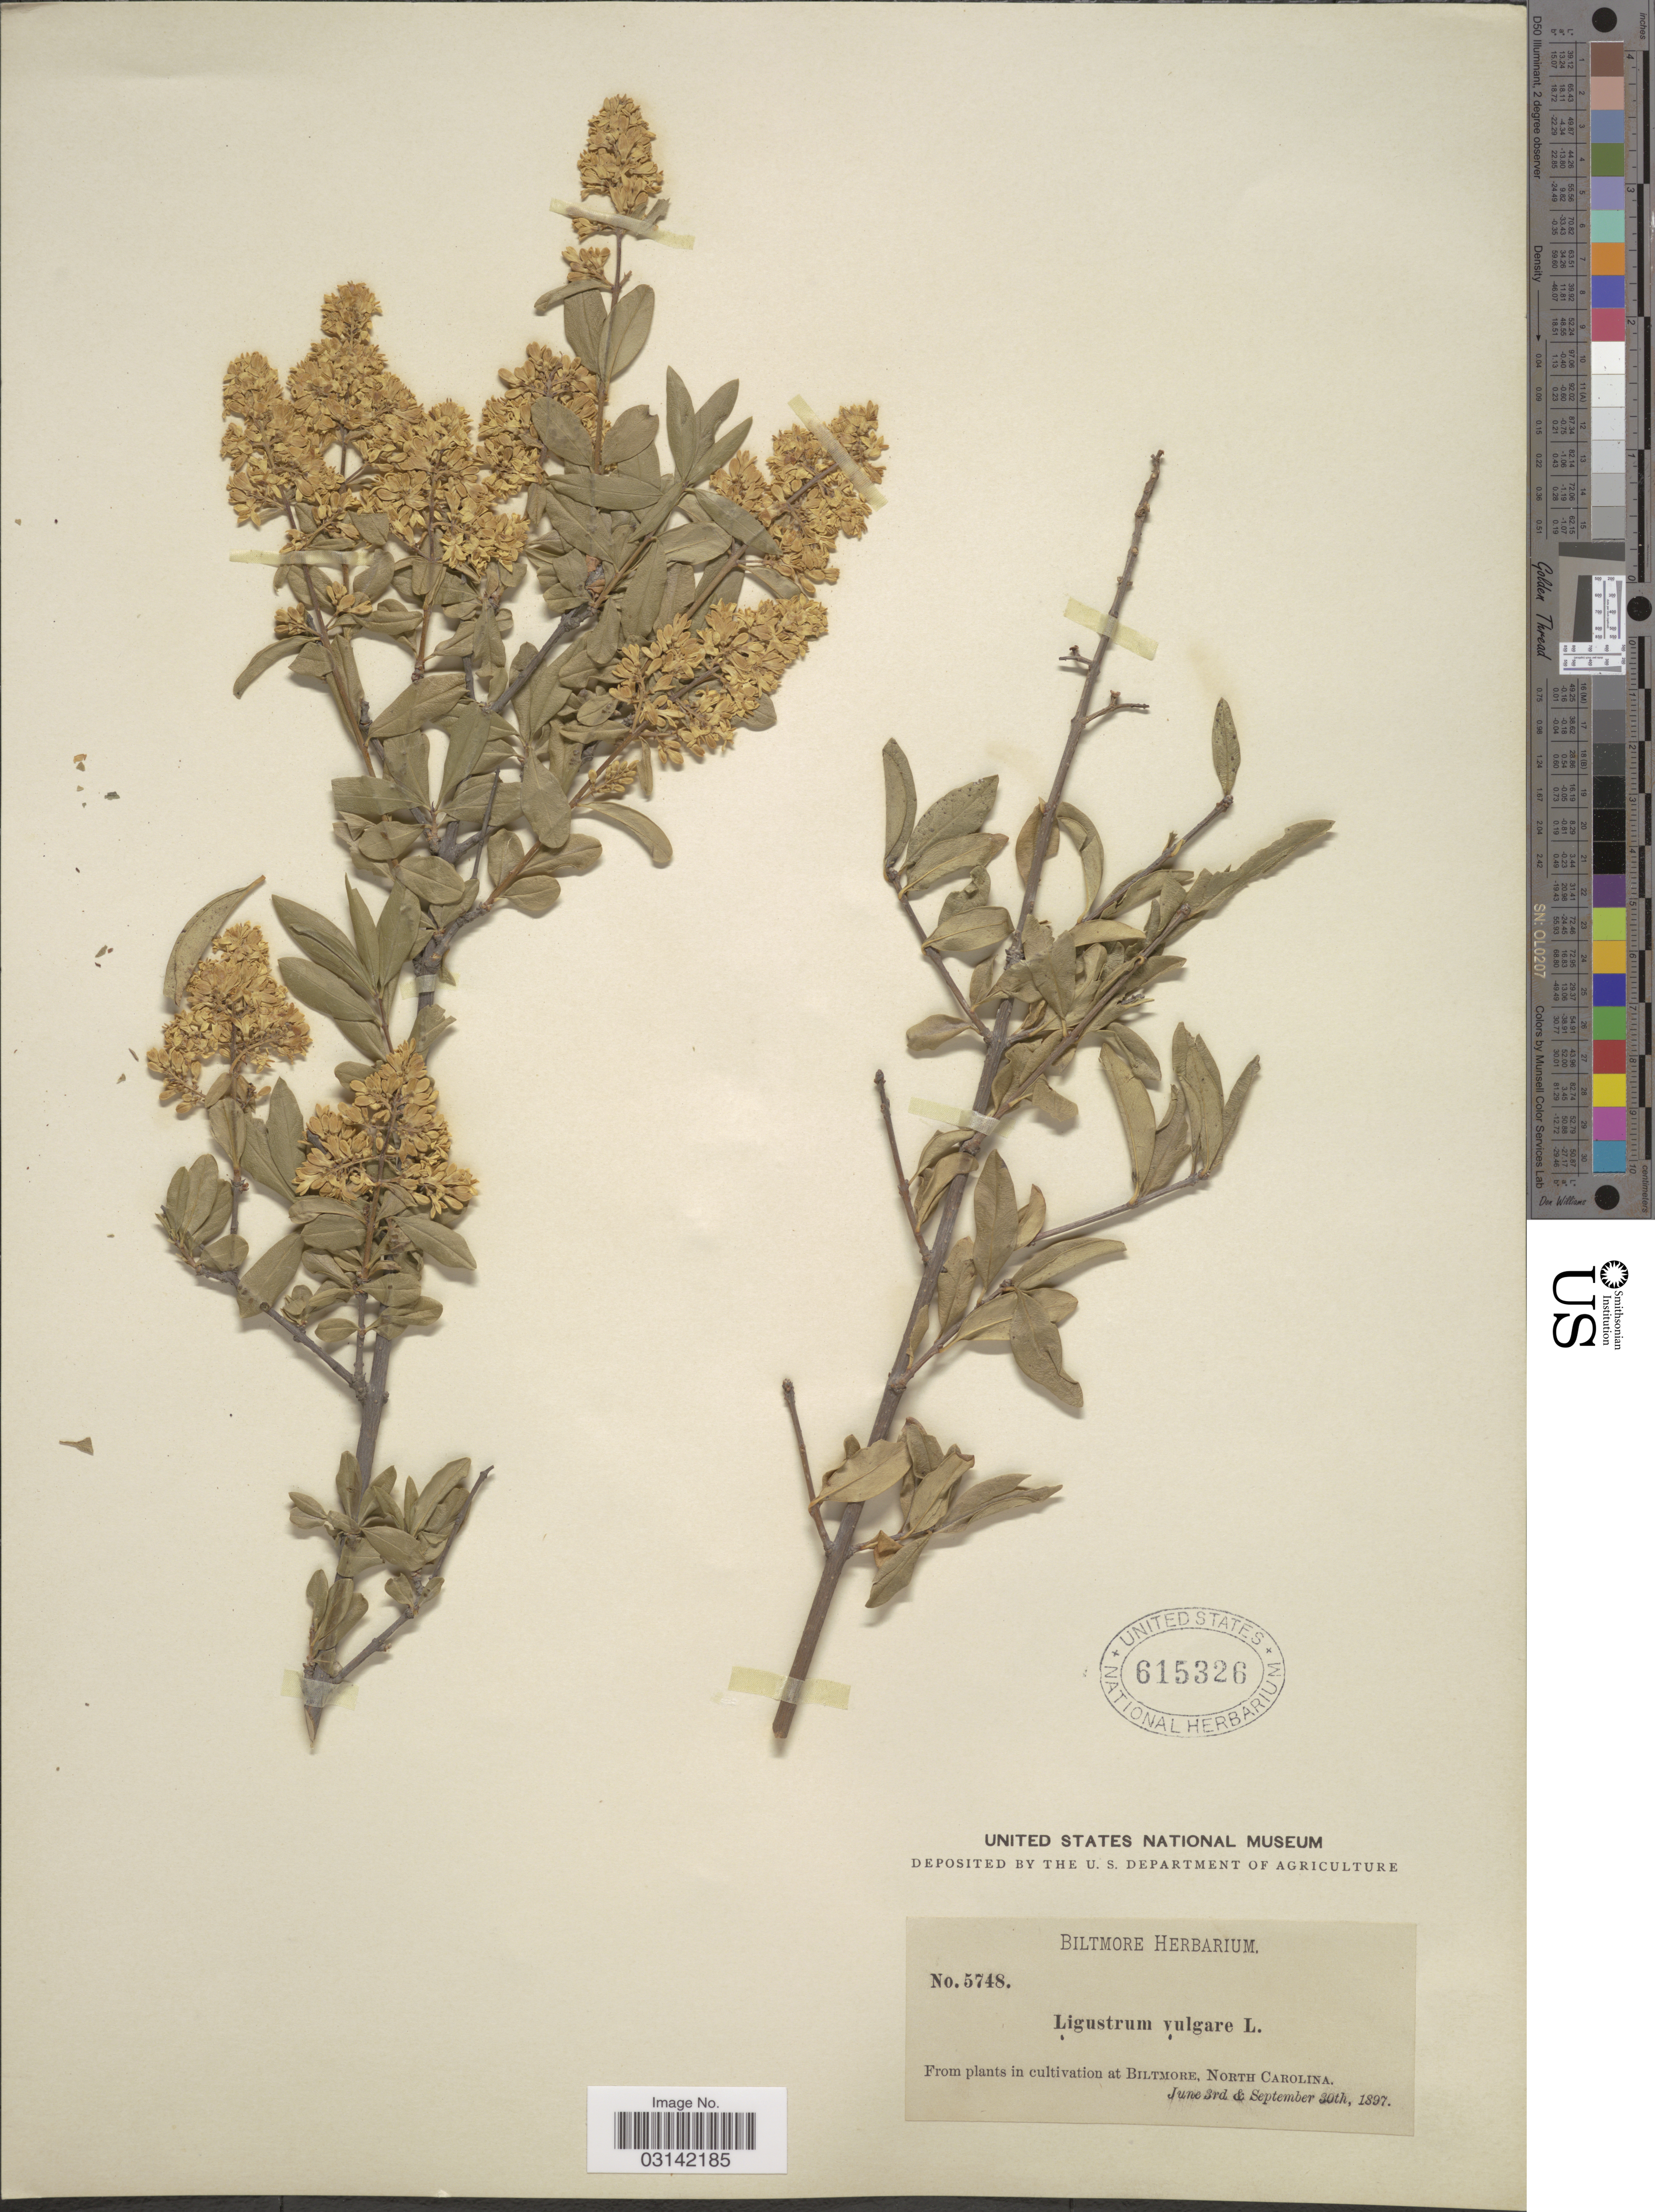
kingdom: Plantae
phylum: Tracheophyta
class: Magnoliopsida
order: Lamiales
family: Oleaceae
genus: Ligustrum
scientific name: Ligustrum sp.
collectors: ex herb. Biltmore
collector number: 5748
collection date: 1897-06-03/1897-09-30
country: United States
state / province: North Carolina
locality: Biltmore.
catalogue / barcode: US 615326